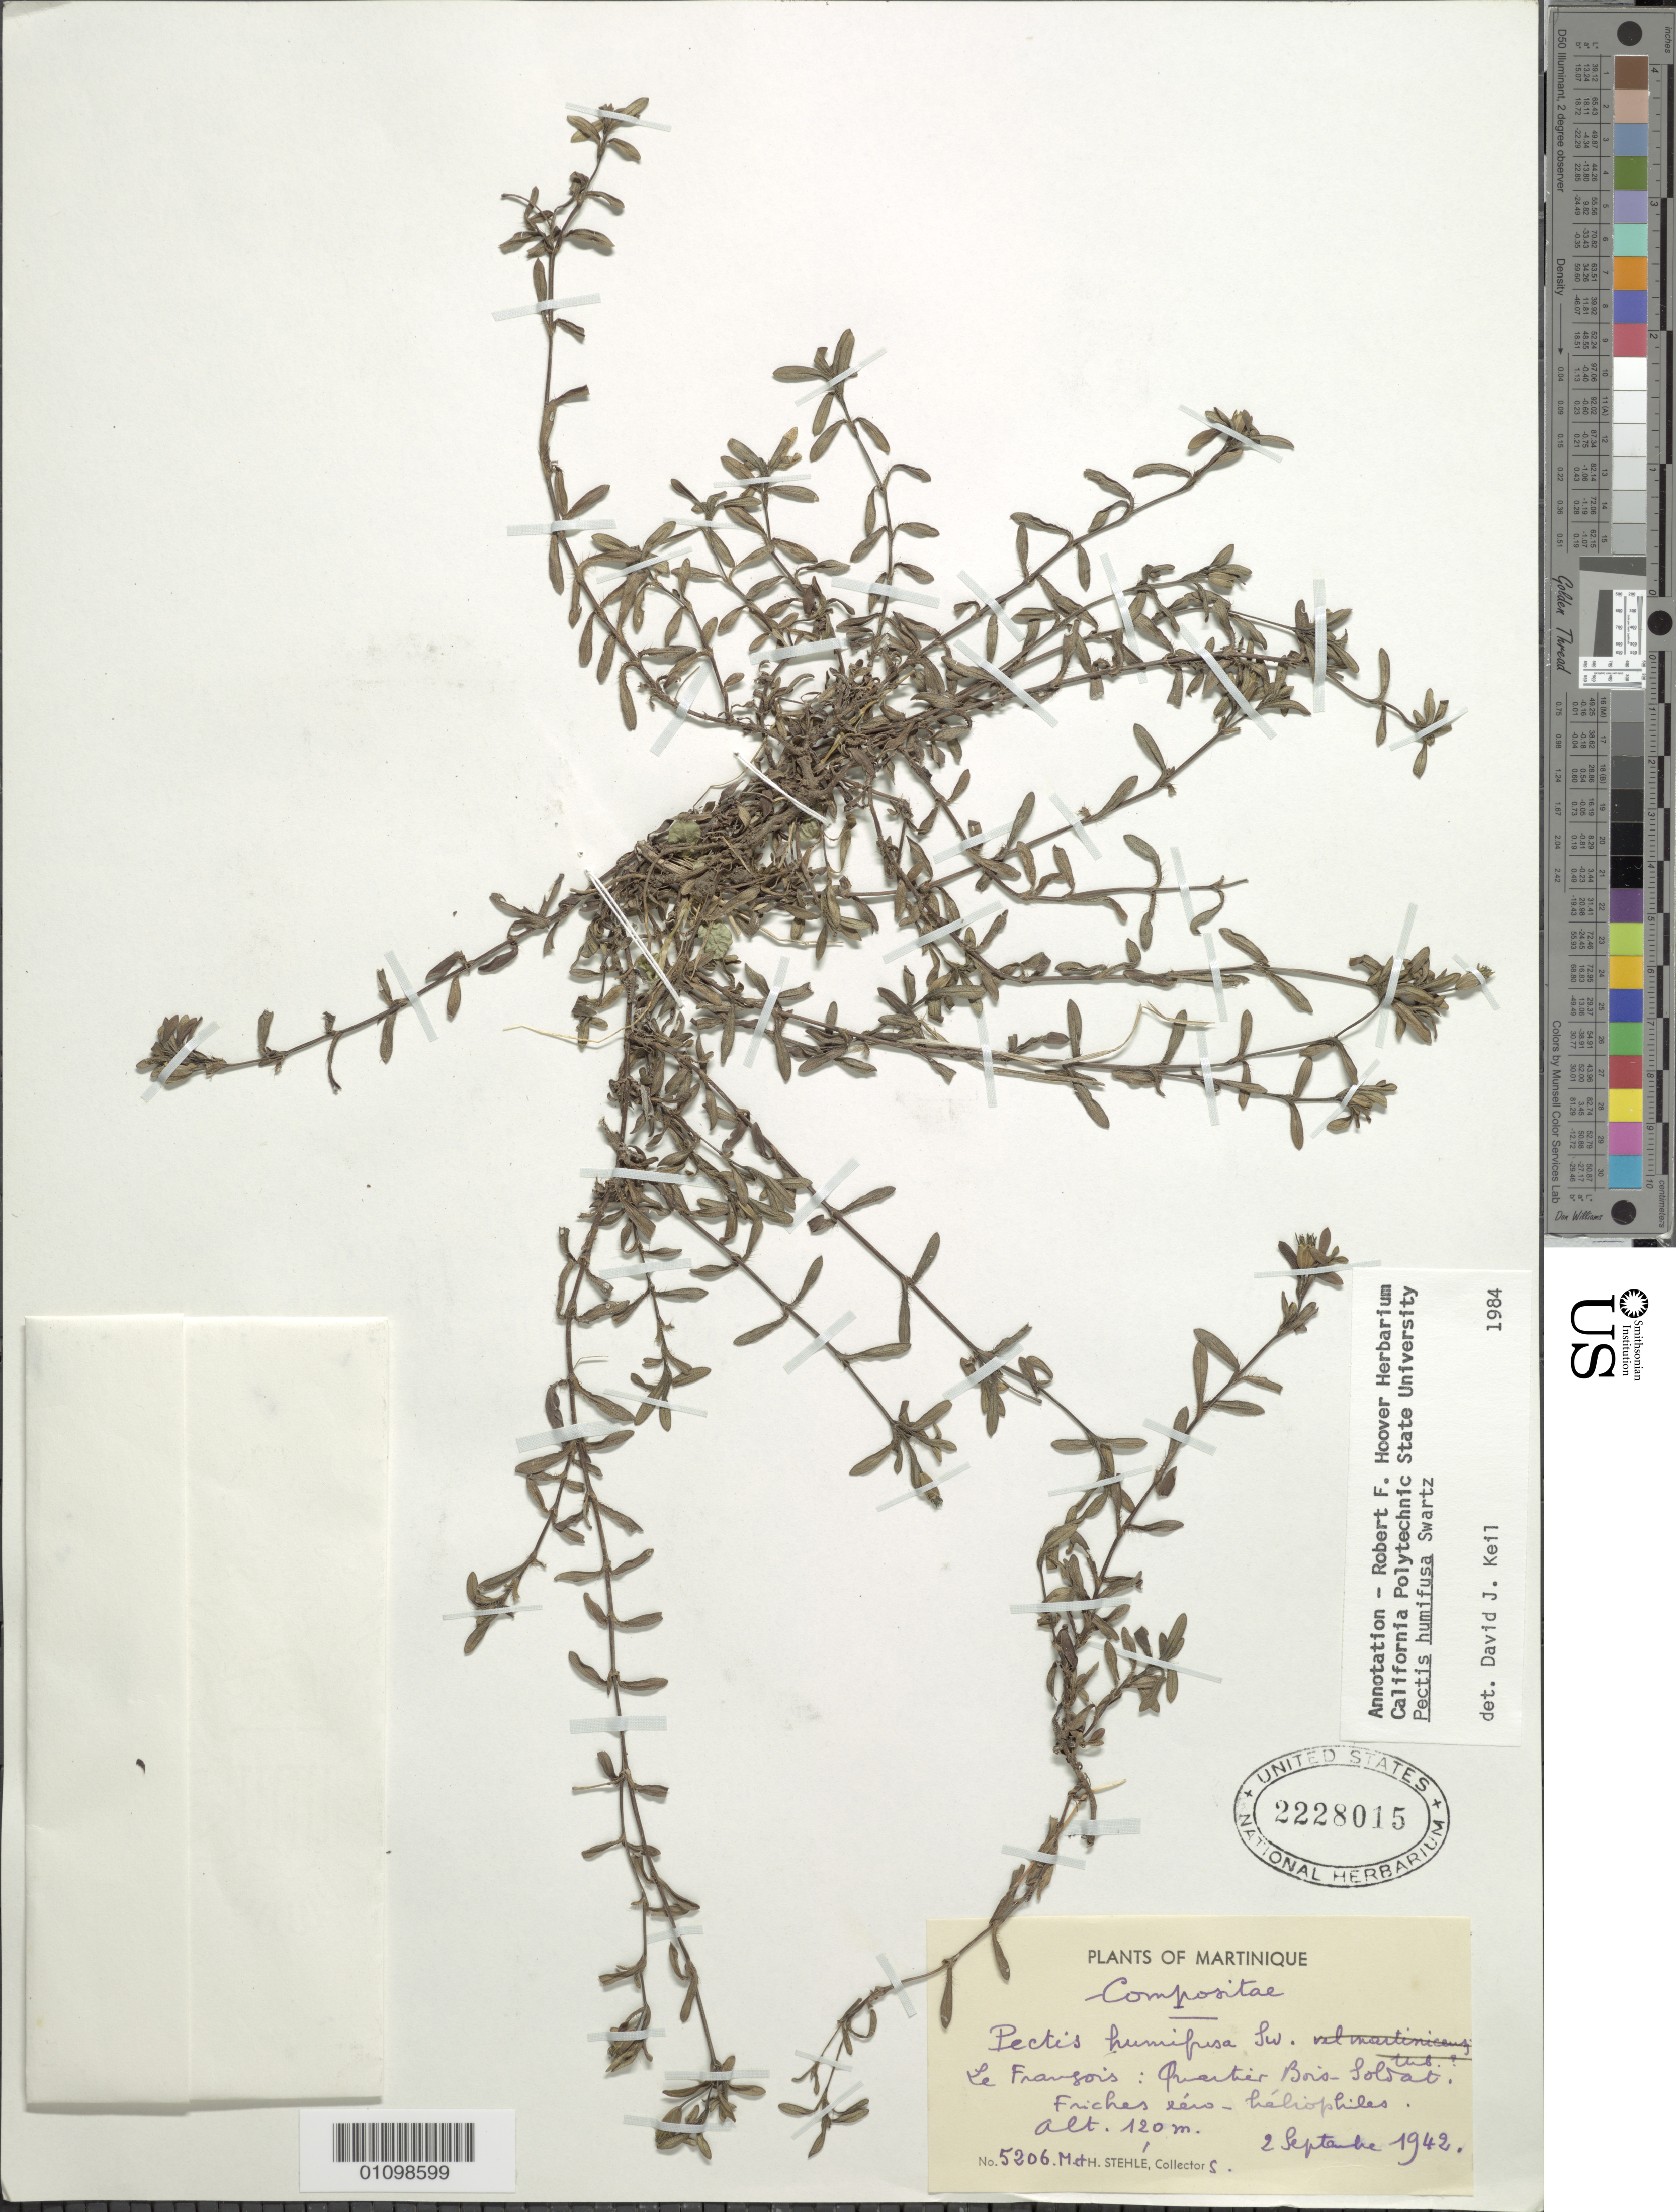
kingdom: Plantae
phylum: Tracheophyta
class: Magnoliopsida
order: Asterales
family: Asteraceae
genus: Pectis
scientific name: Pectis humifusa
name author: Sw.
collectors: M. Stehlé & H. Stehlé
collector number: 5206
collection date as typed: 20 Sep 1942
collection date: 1942-09-20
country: Martinique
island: Martinique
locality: Le Fracois: Quartier Bois Soldat.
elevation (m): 120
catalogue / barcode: US 2228015